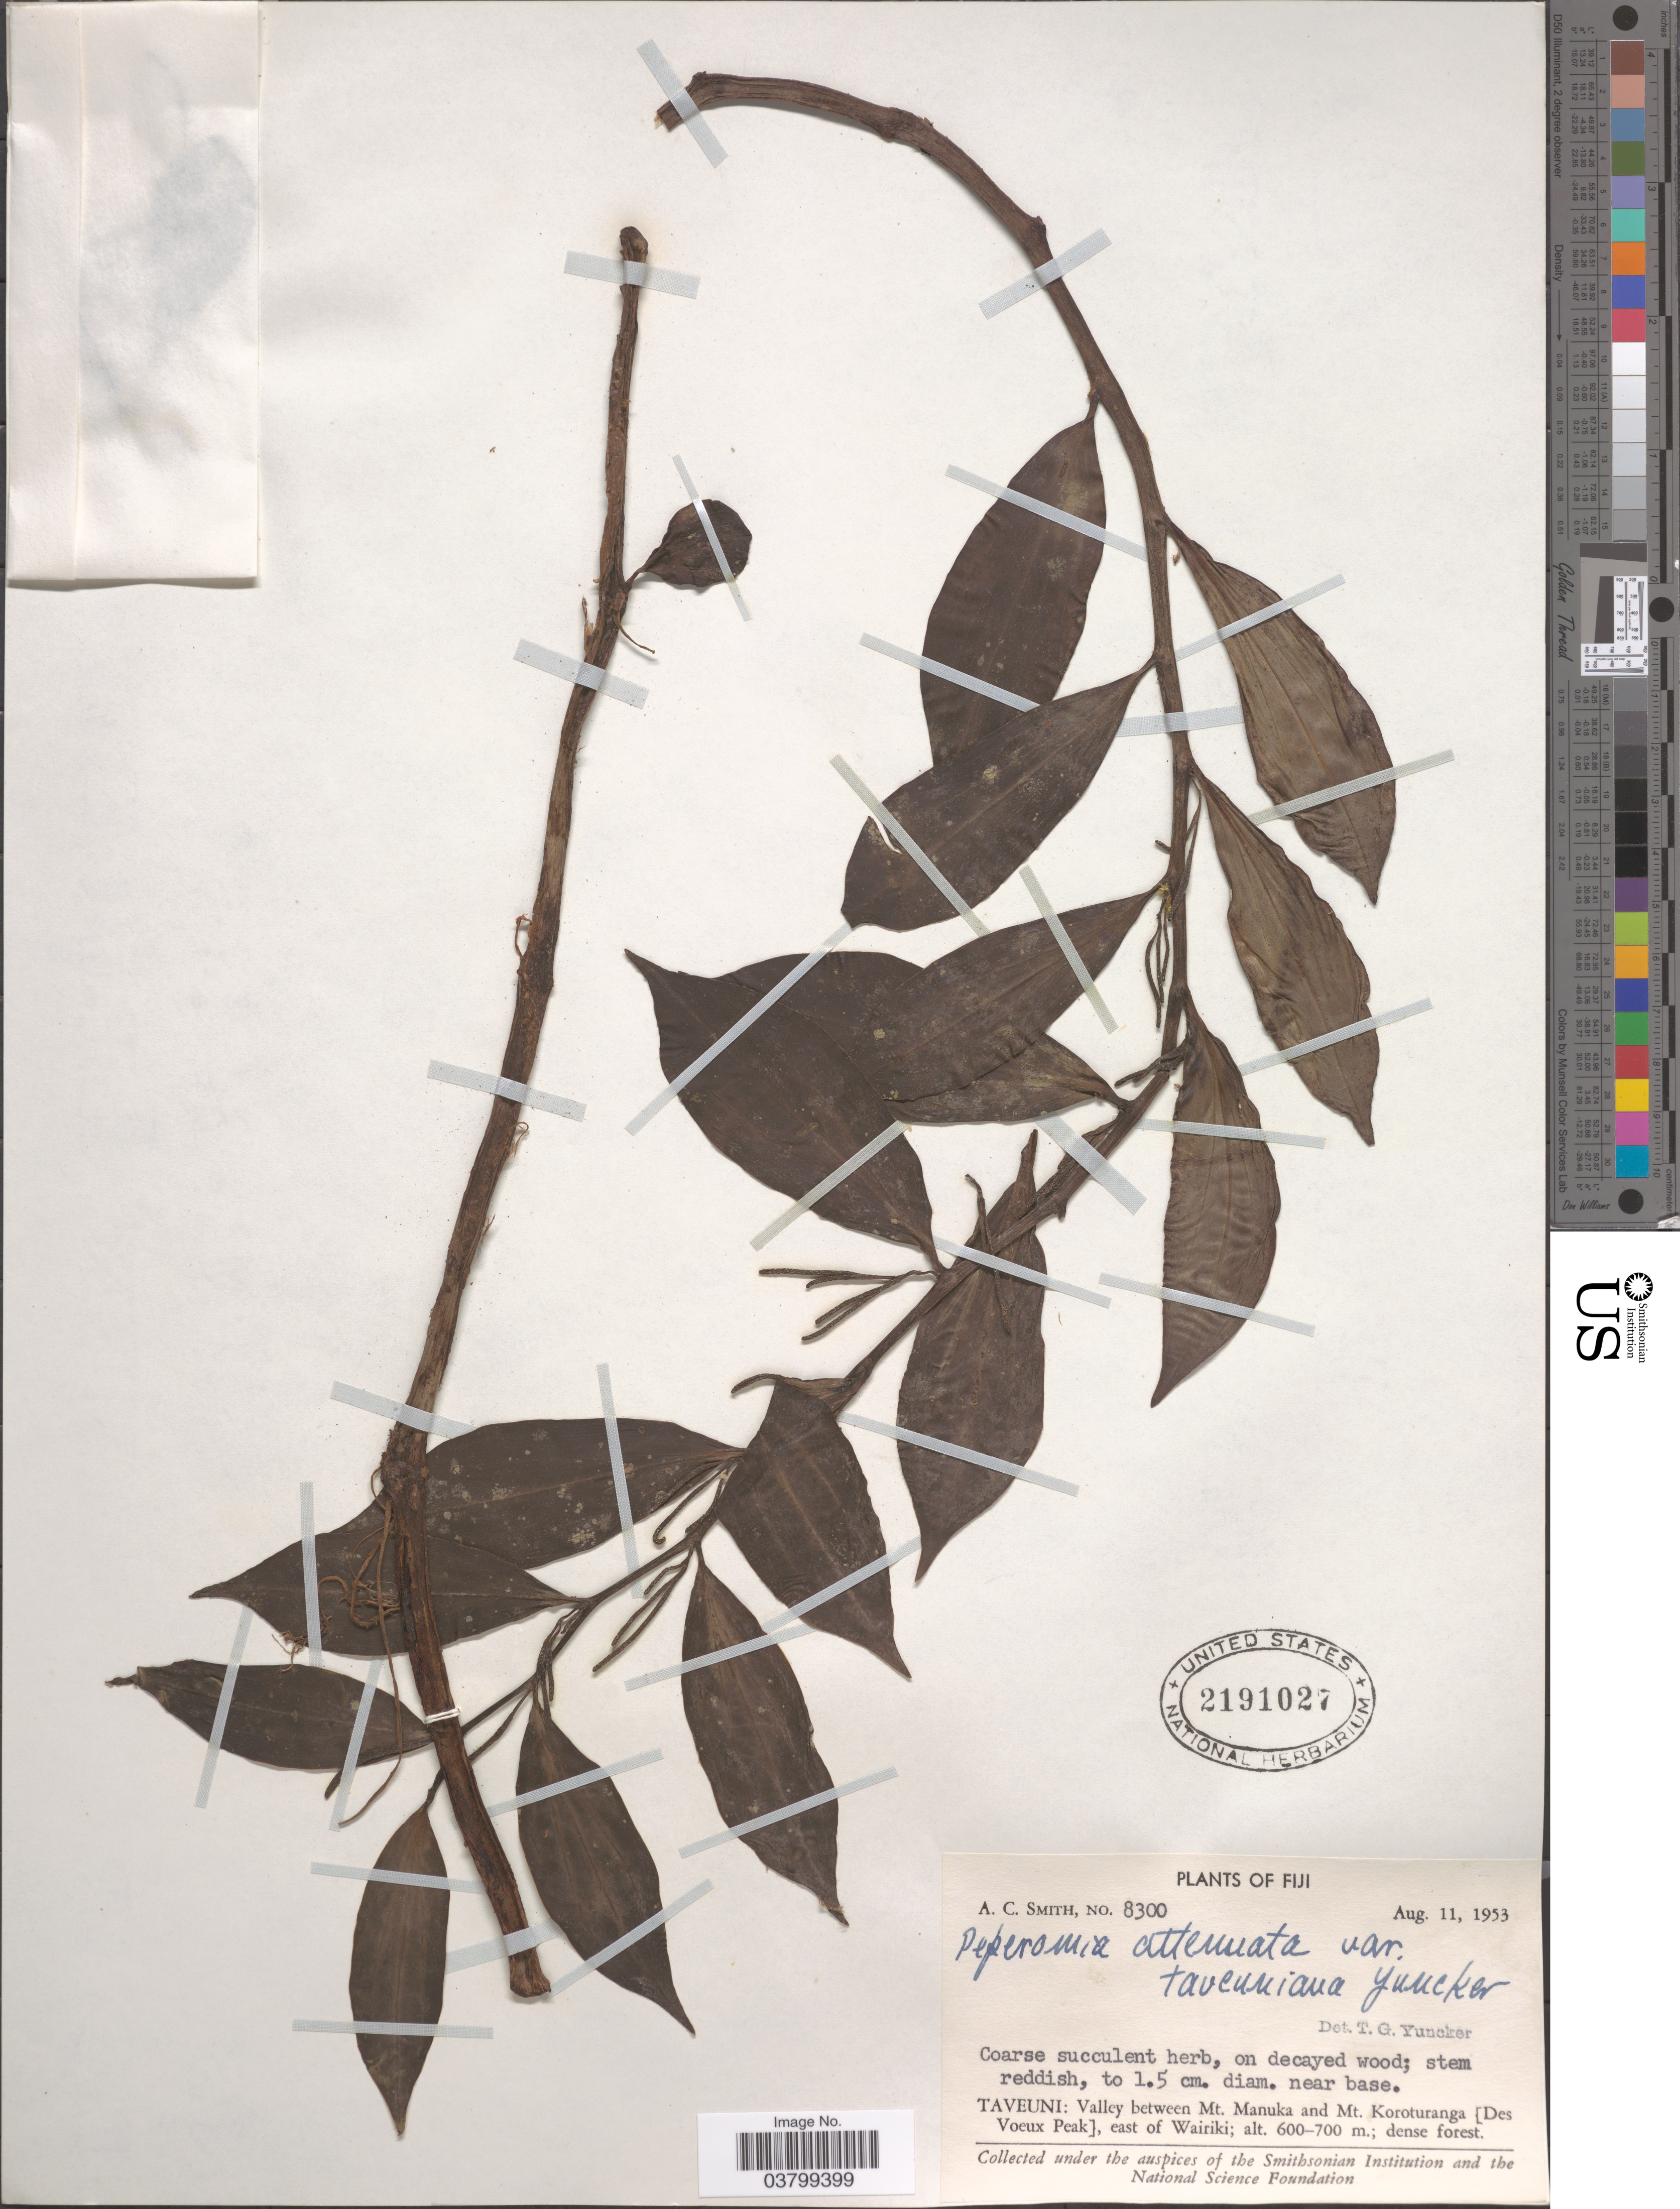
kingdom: Plantae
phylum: Tracheophyta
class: Magnoliopsida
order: Piperales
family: Piperaceae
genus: Peperomia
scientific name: Peperomia attenuata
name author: Yunck.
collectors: A. C. Smith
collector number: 8300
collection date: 1953-08-11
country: Fiji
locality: Taveuni: Valley between Mt. Manuka and Mt. Koroturanga [Des Voeux Peak], east of Wairiki.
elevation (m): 600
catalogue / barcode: US 2191027